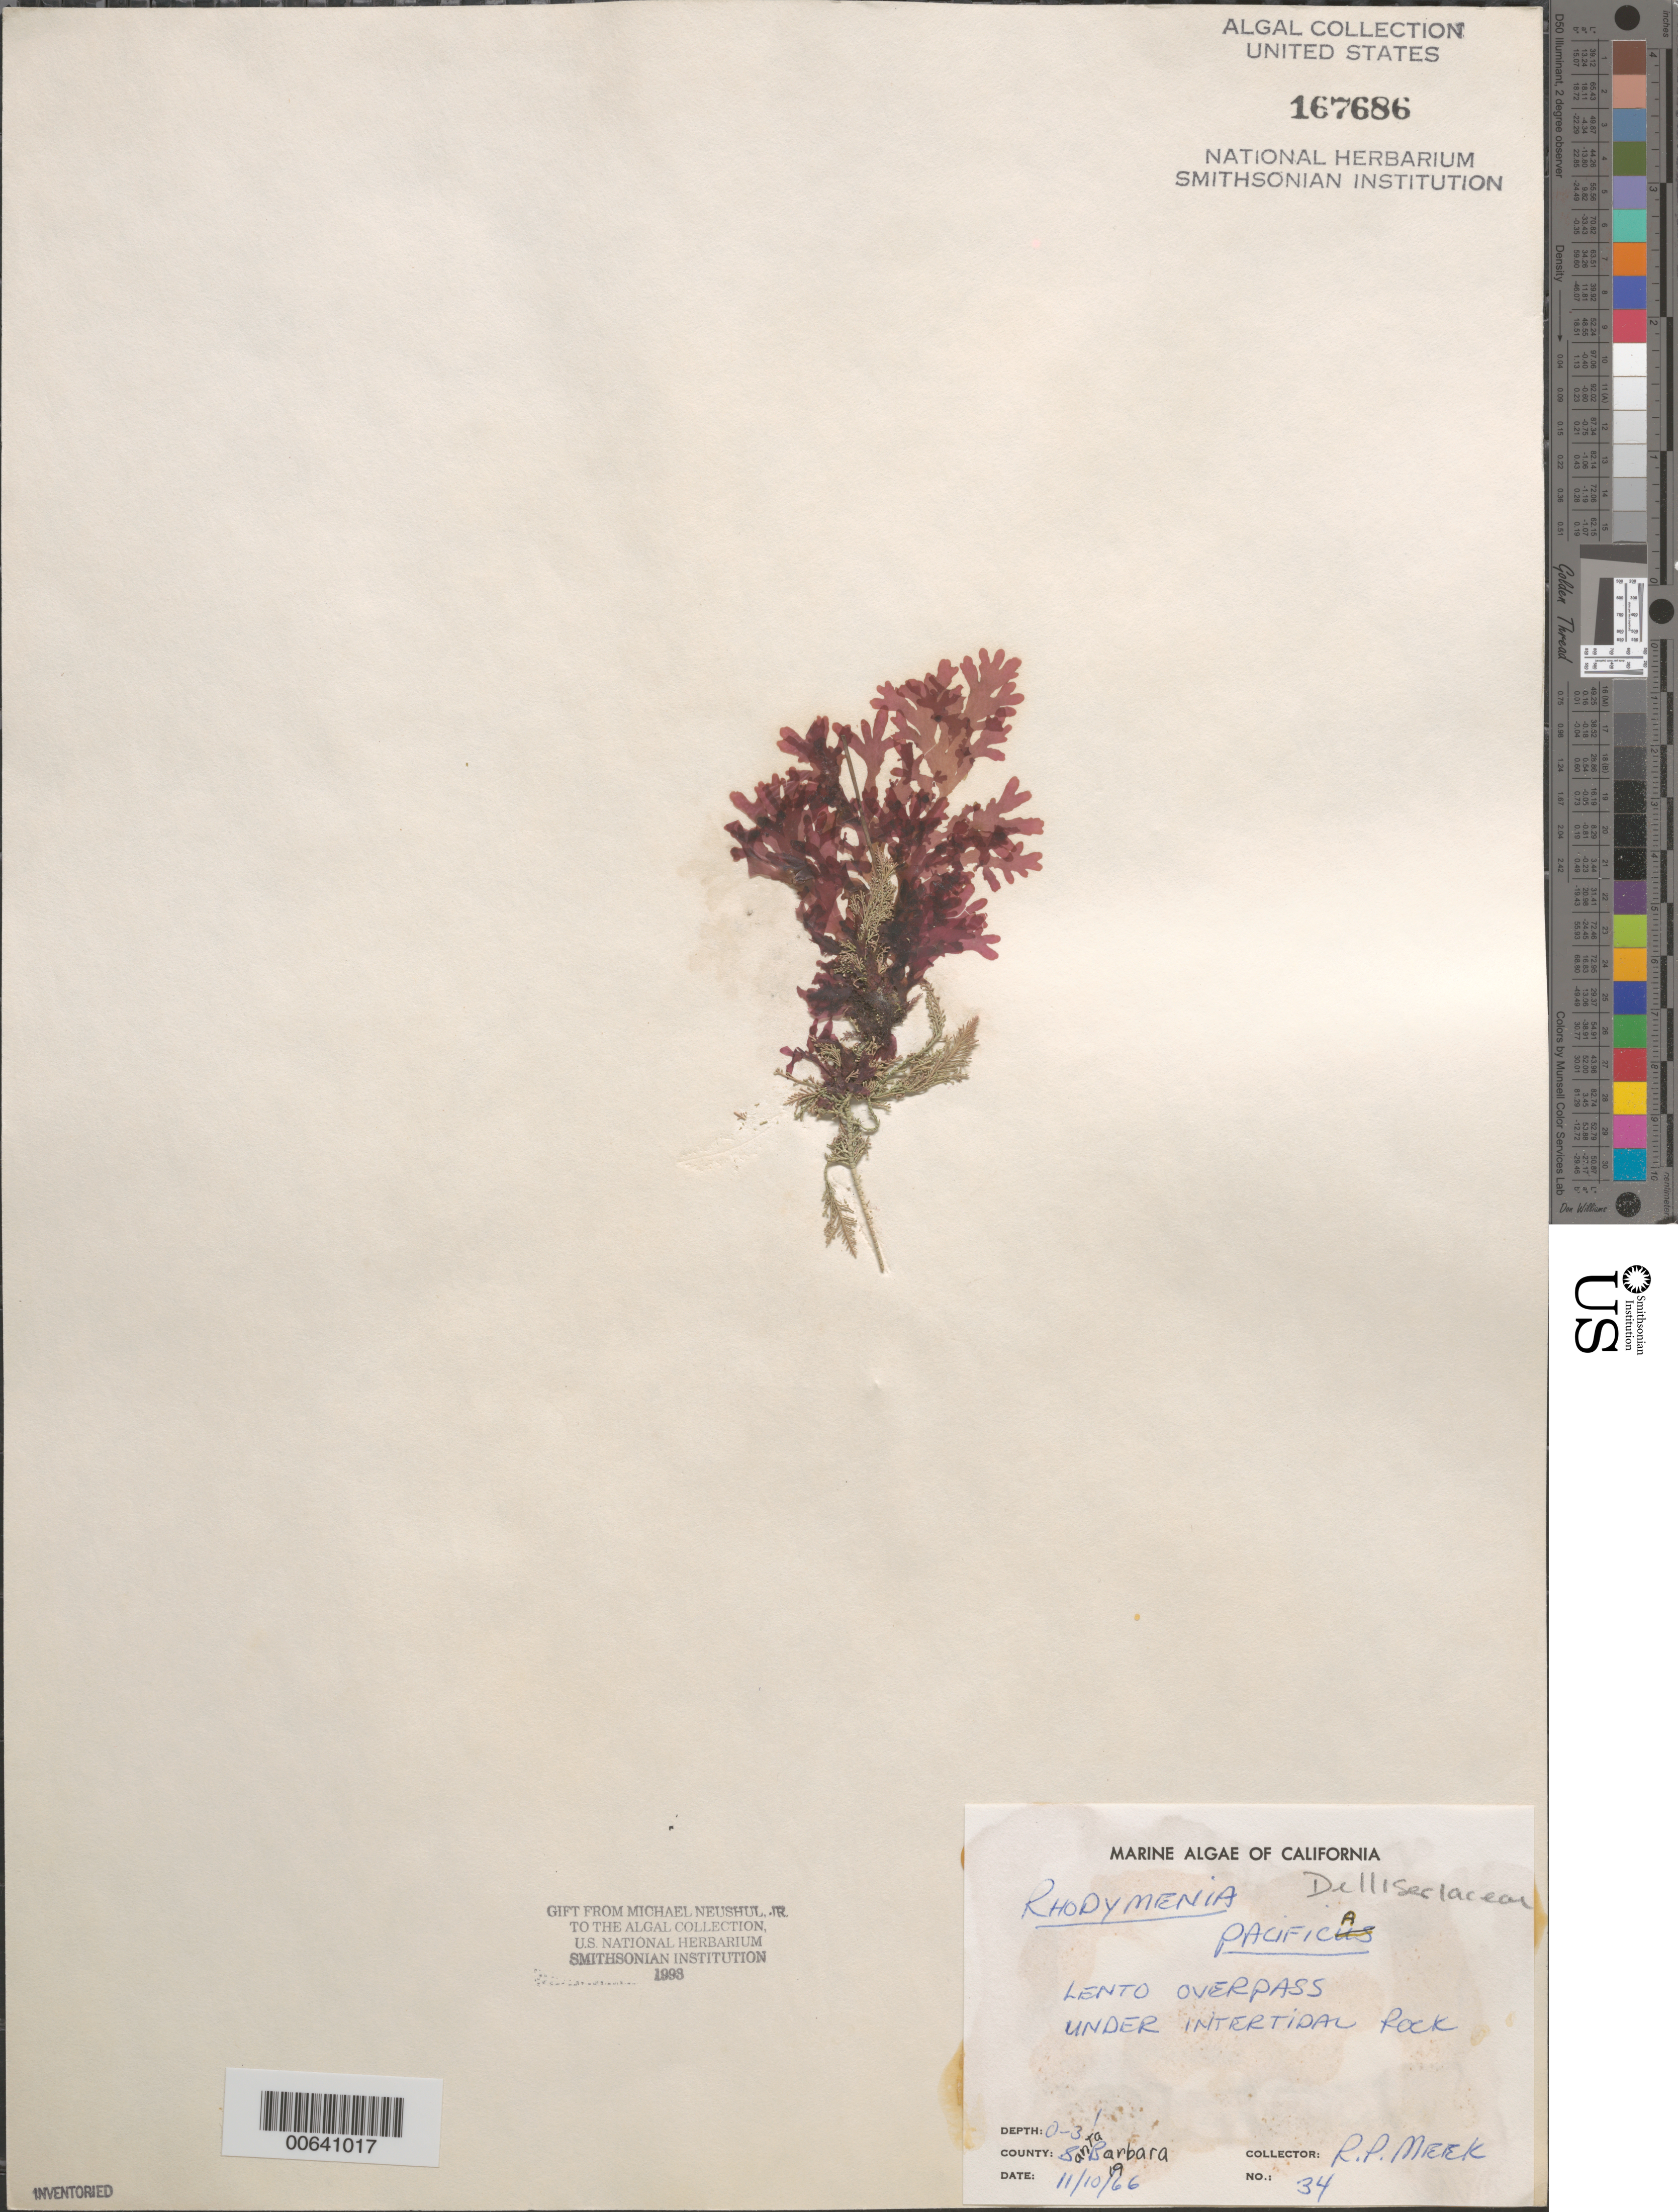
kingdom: Plantae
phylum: Rhodophyta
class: Florideophyceae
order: Rhodymeniales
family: Rhodymeniaceae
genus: Rhodymenia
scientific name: Rhodymenia pacifica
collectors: R. Meek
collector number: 34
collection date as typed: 10 Nov 1966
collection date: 1966-11-10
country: United States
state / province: California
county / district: Santa Barbara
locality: Lento Overpass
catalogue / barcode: US 167686